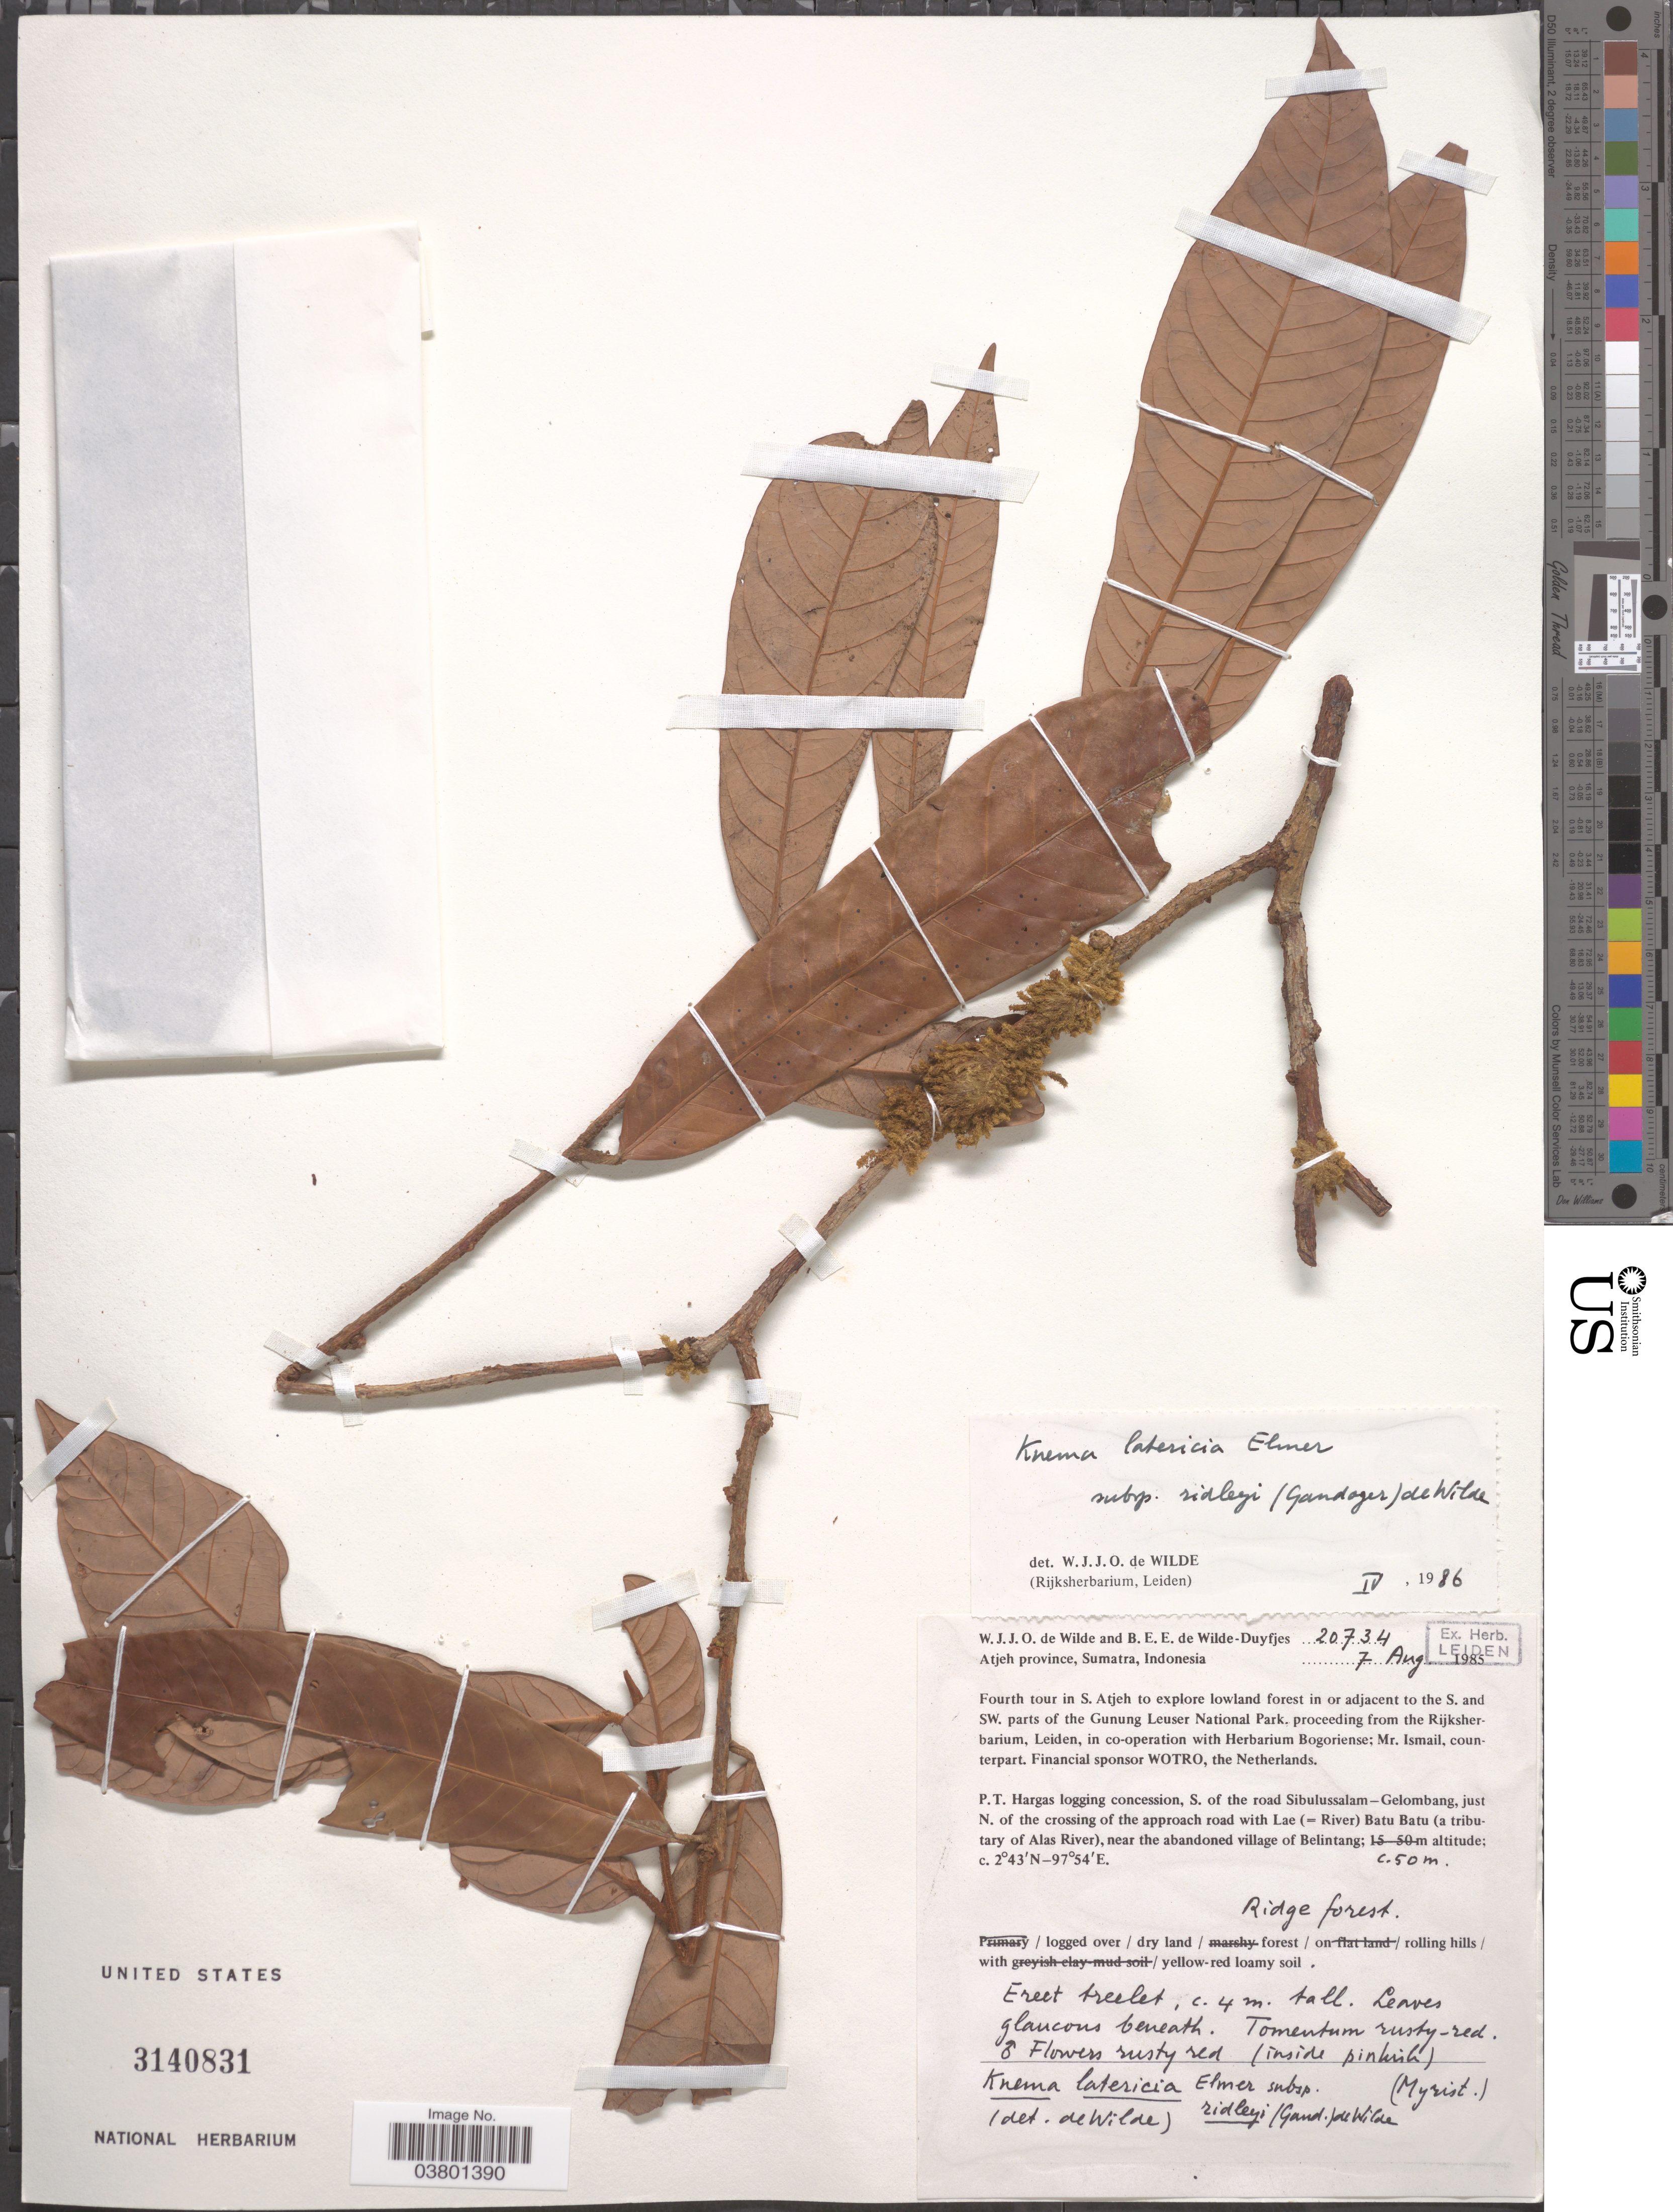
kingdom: Plantae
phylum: Tracheophyta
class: Magnoliopsida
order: Magnoliales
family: Myristicaceae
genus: Knema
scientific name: Knema latericia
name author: Elmer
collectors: W. J. de Wilde & B. E. de Wilde-Duyfjes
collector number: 20734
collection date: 1985-08-07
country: Indonesia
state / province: Sumatra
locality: Atjeh province. Fourth tour in S. Atjeh to explore lowland forest in or adjacent to the S. and SW. parts of the Gunung Leuser National Park. P.T. Hargas logging concession, S. of the road Sibulussalam - Gelombang, just N. of the crossing of the approach road with Lae (=River) Batu Batu (a tributary of Alas River), near the abandoned village of Belintang.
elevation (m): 50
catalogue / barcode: US 3140831